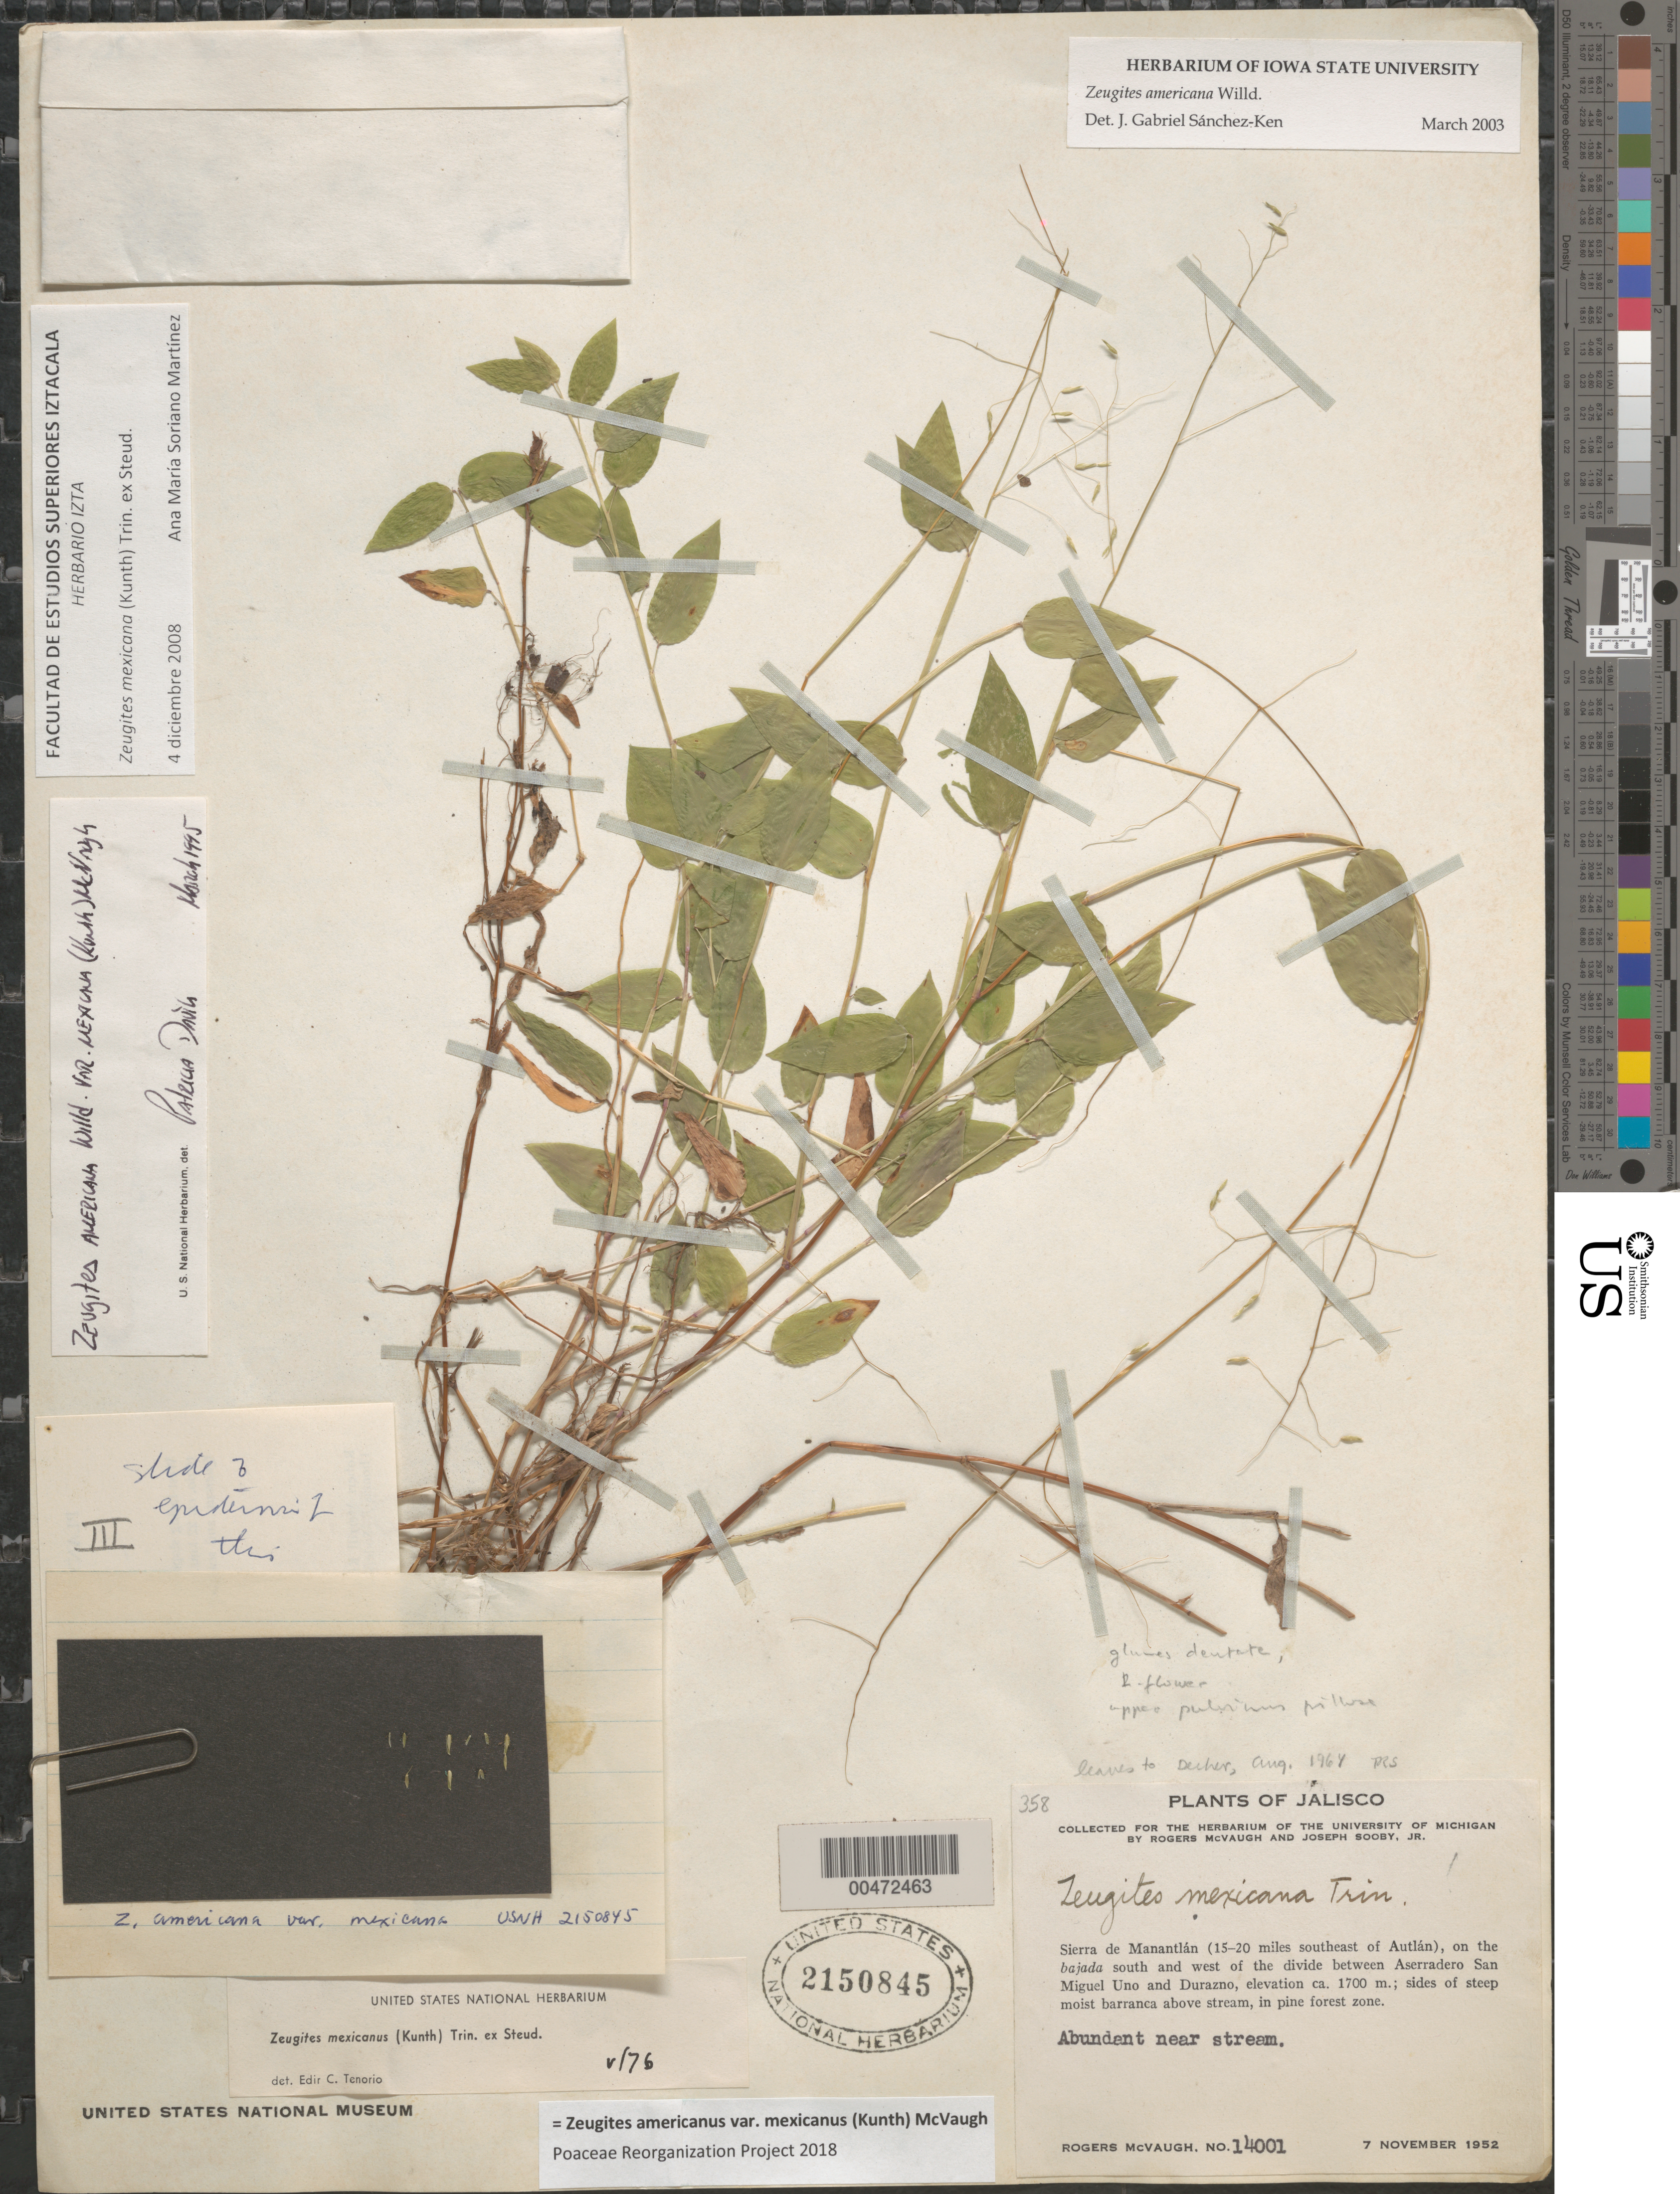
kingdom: Plantae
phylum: Tracheophyta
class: Liliopsida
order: Poales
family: Poaceae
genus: Zeugites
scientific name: Zeugites americanus var. mexicanus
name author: (Kunth) McVaugh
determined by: Dávila, P. D.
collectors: R. McVaugh & J. Sooby Jr.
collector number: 14001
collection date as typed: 7 Nov 1952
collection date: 1952-11-07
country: Mexico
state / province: Jalisco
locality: Sierra de Manantlán (15-20 mi SE of Autlán), on the bajada SW of the divide between Aserradero San Miguel Uno & Durazno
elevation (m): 1700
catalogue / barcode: US 2150845